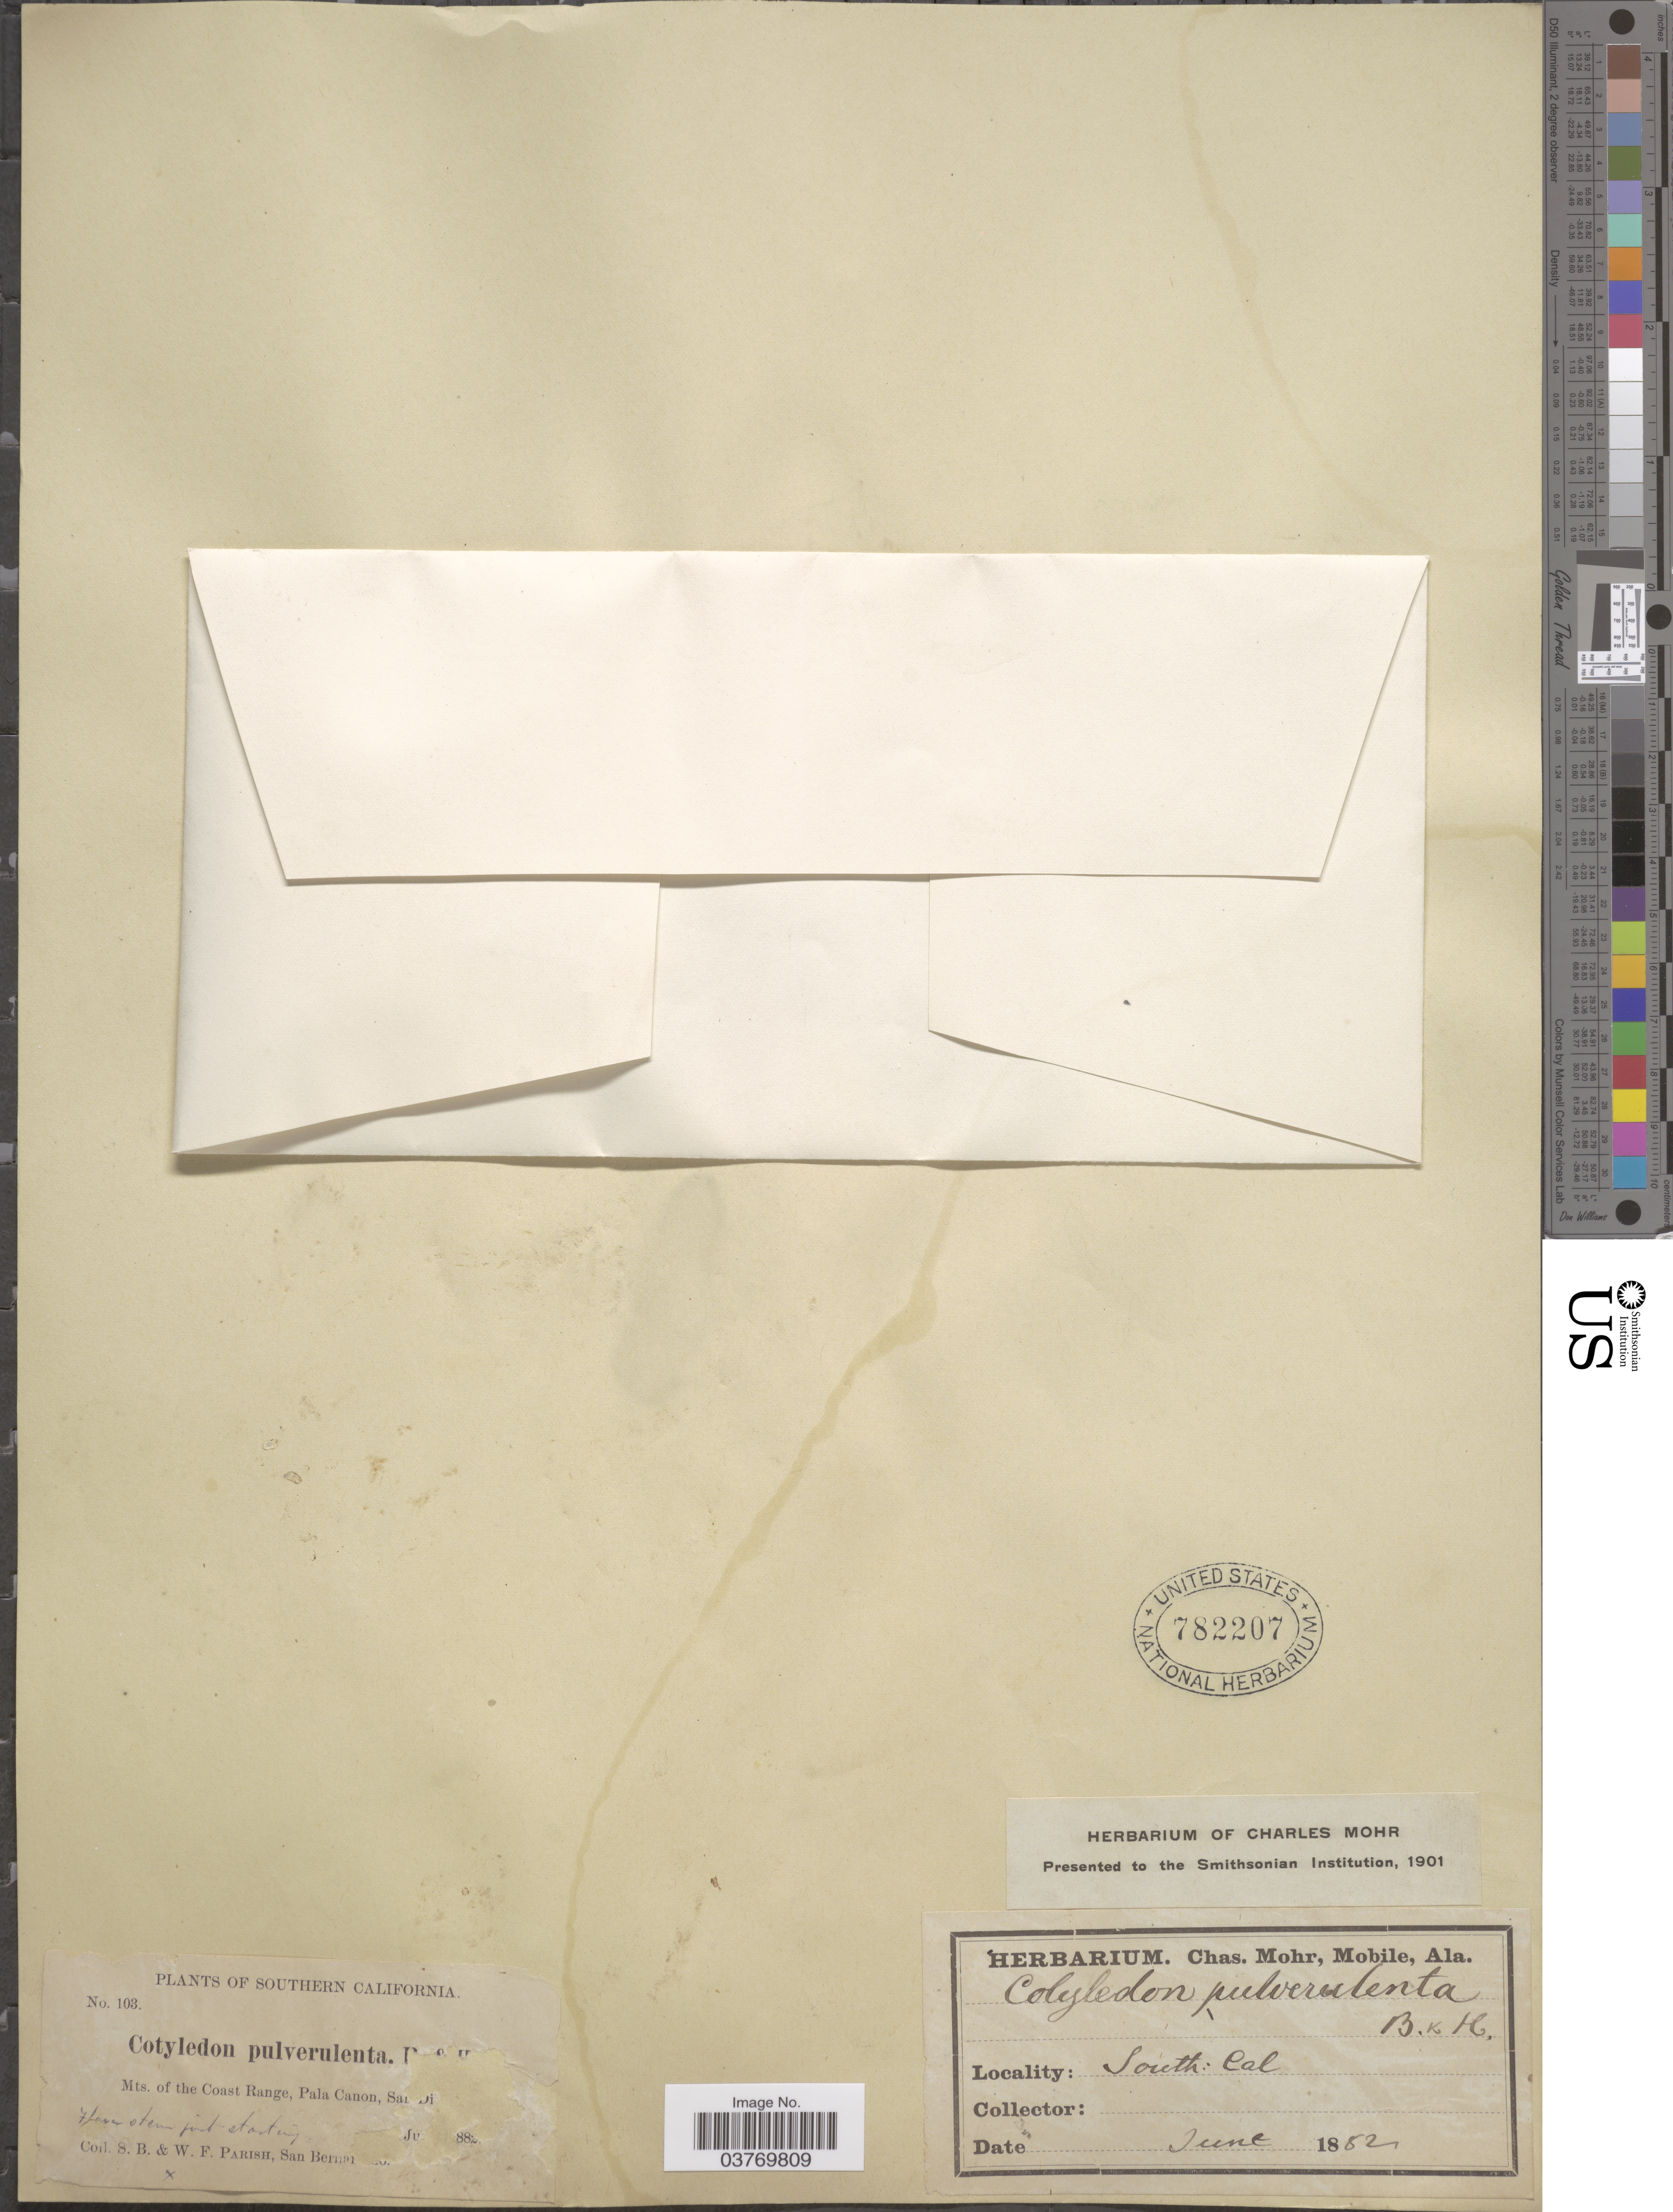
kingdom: Plantae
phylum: Tracheophyta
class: Magnoliopsida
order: Saxifragales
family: Crassulaceae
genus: Dudleya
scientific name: Dudleya pulverulenta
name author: (Nutt.) Britton & Rose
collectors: S. B. Parish & W. F. Parish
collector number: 103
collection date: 1882-06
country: United States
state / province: California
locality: Southern California. Mts. of the Coast Range, Pala Canon, [illegible text]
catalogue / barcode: US 782207